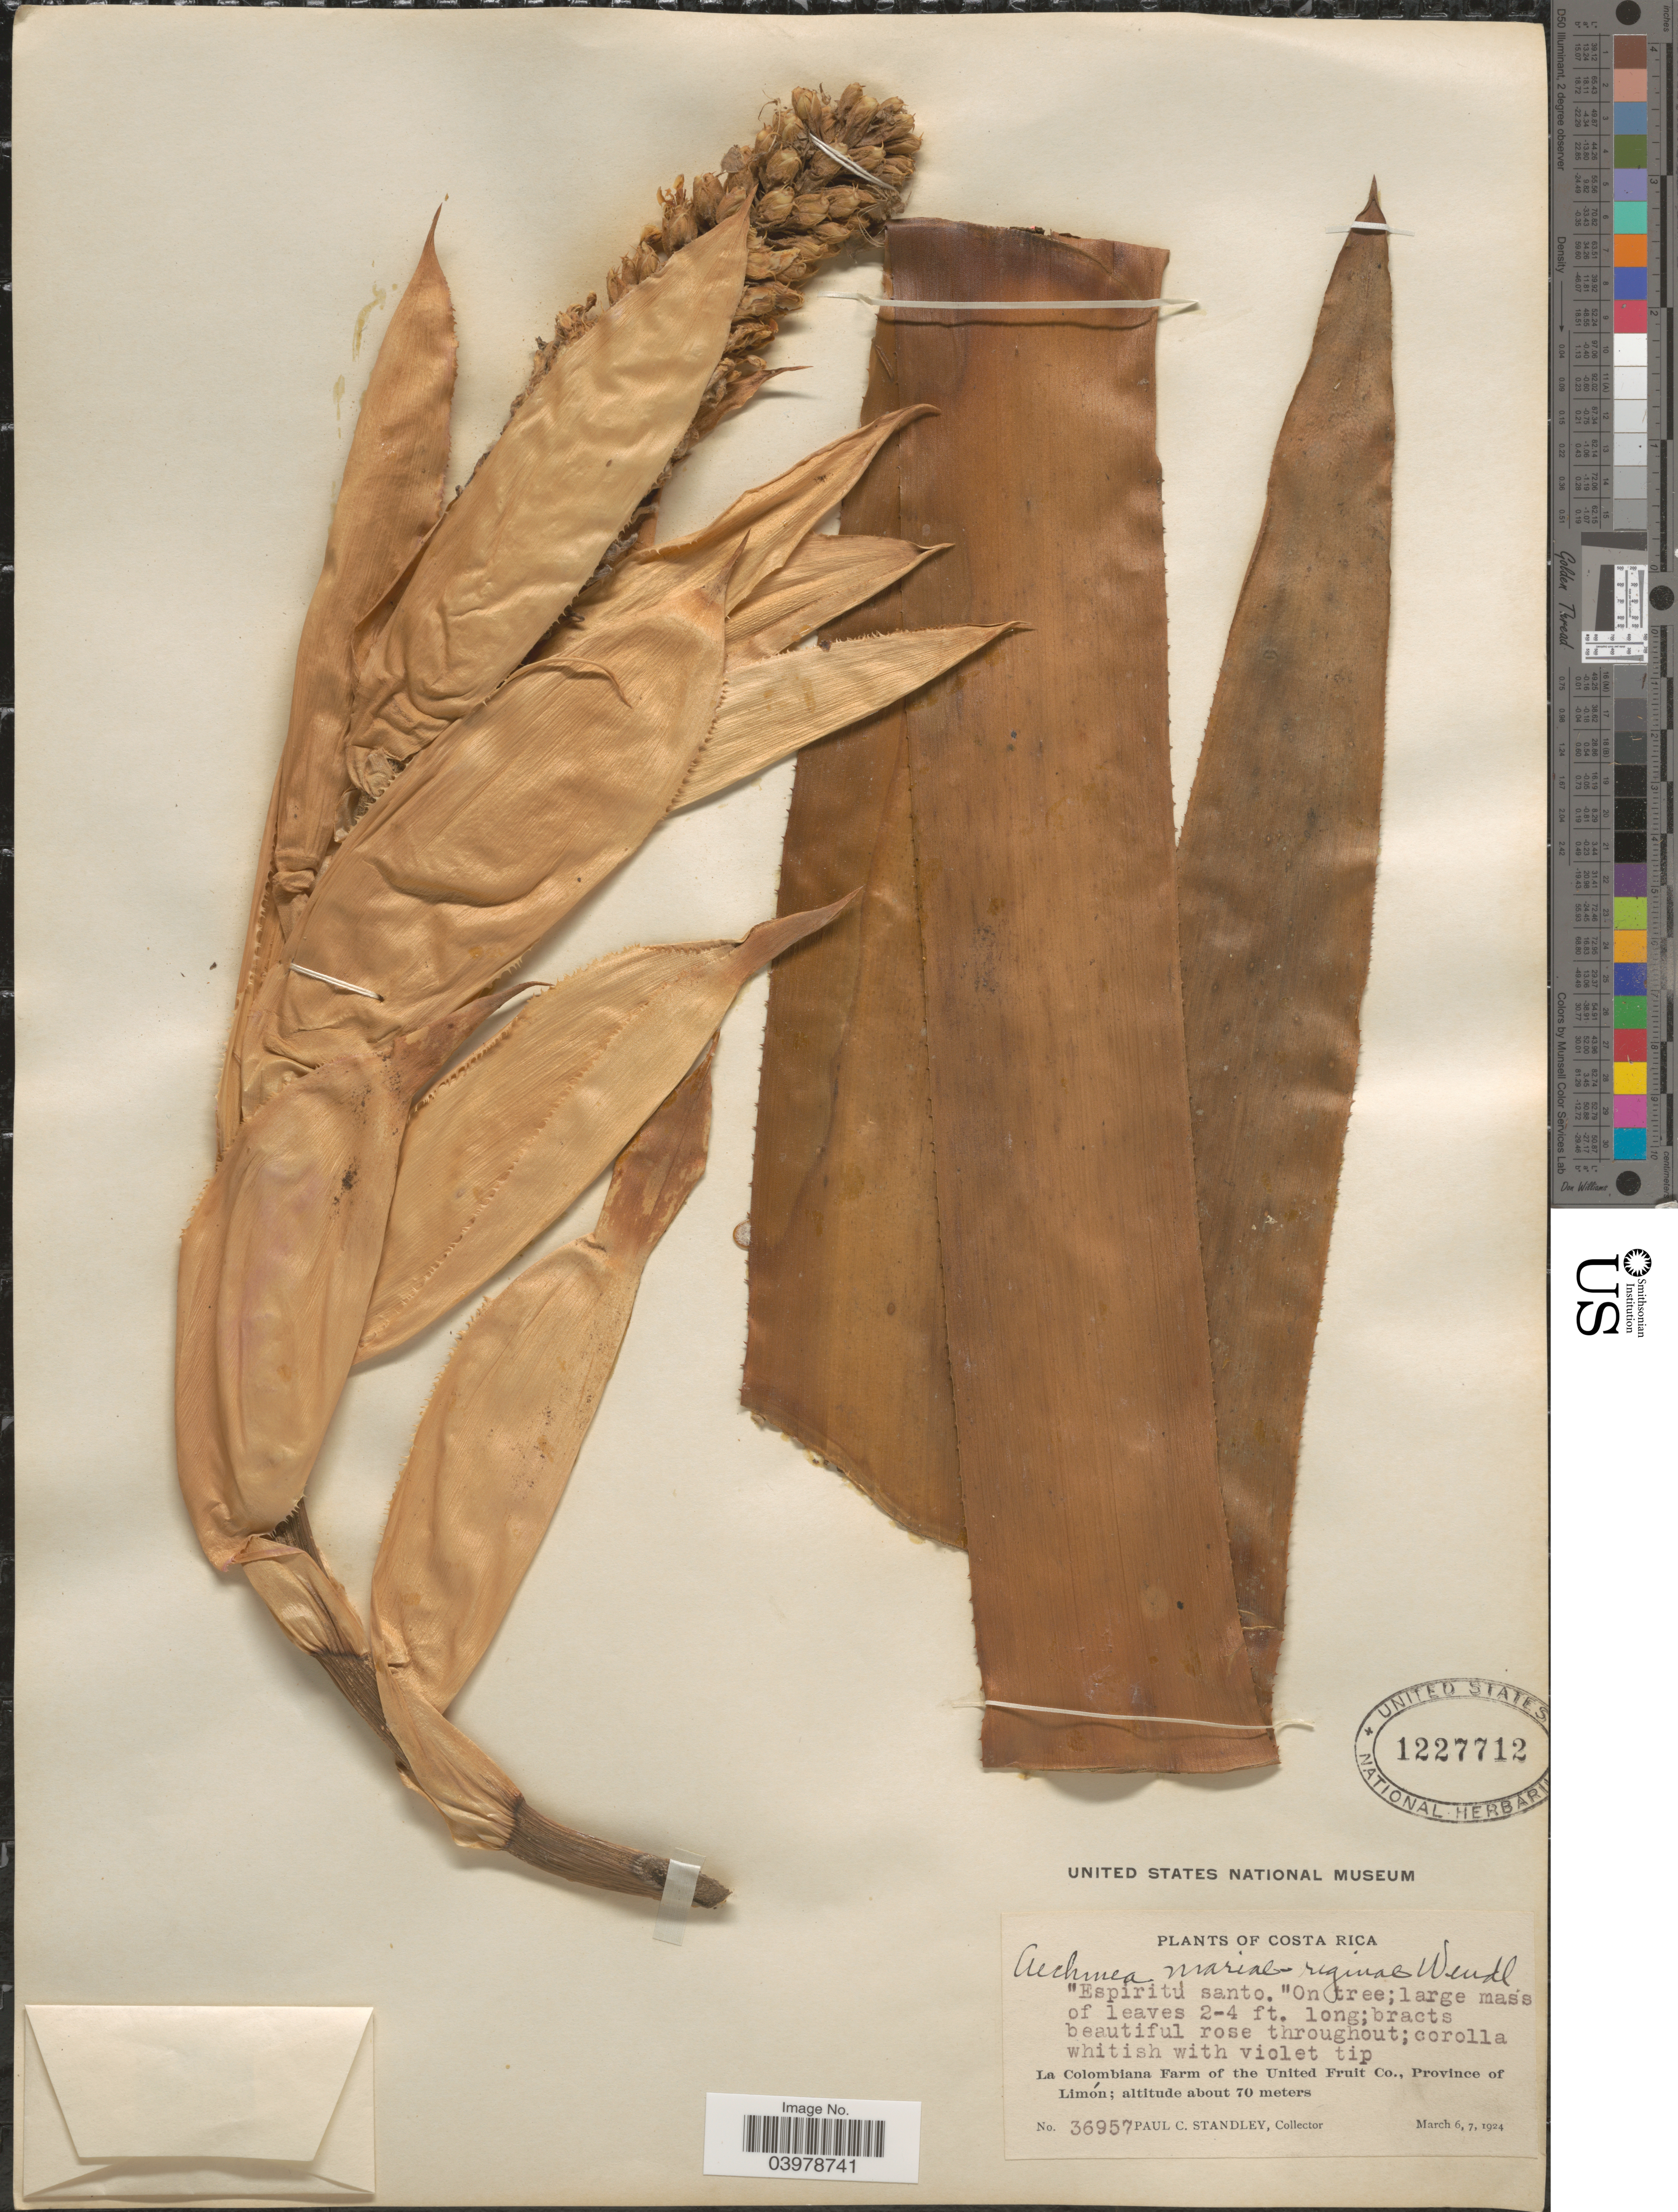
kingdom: Plantae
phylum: Tracheophyta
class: Liliopsida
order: Poales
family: Bromeliaceae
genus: Aechmea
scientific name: Aechmea mariae-reginae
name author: H. Wendl.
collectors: P. C. Standley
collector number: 36957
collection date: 1924-03-06/1924-03-07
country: Costa Rica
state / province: Limón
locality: La Colombiana Farm of the United Fruit Co.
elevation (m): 70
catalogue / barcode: US 1227712